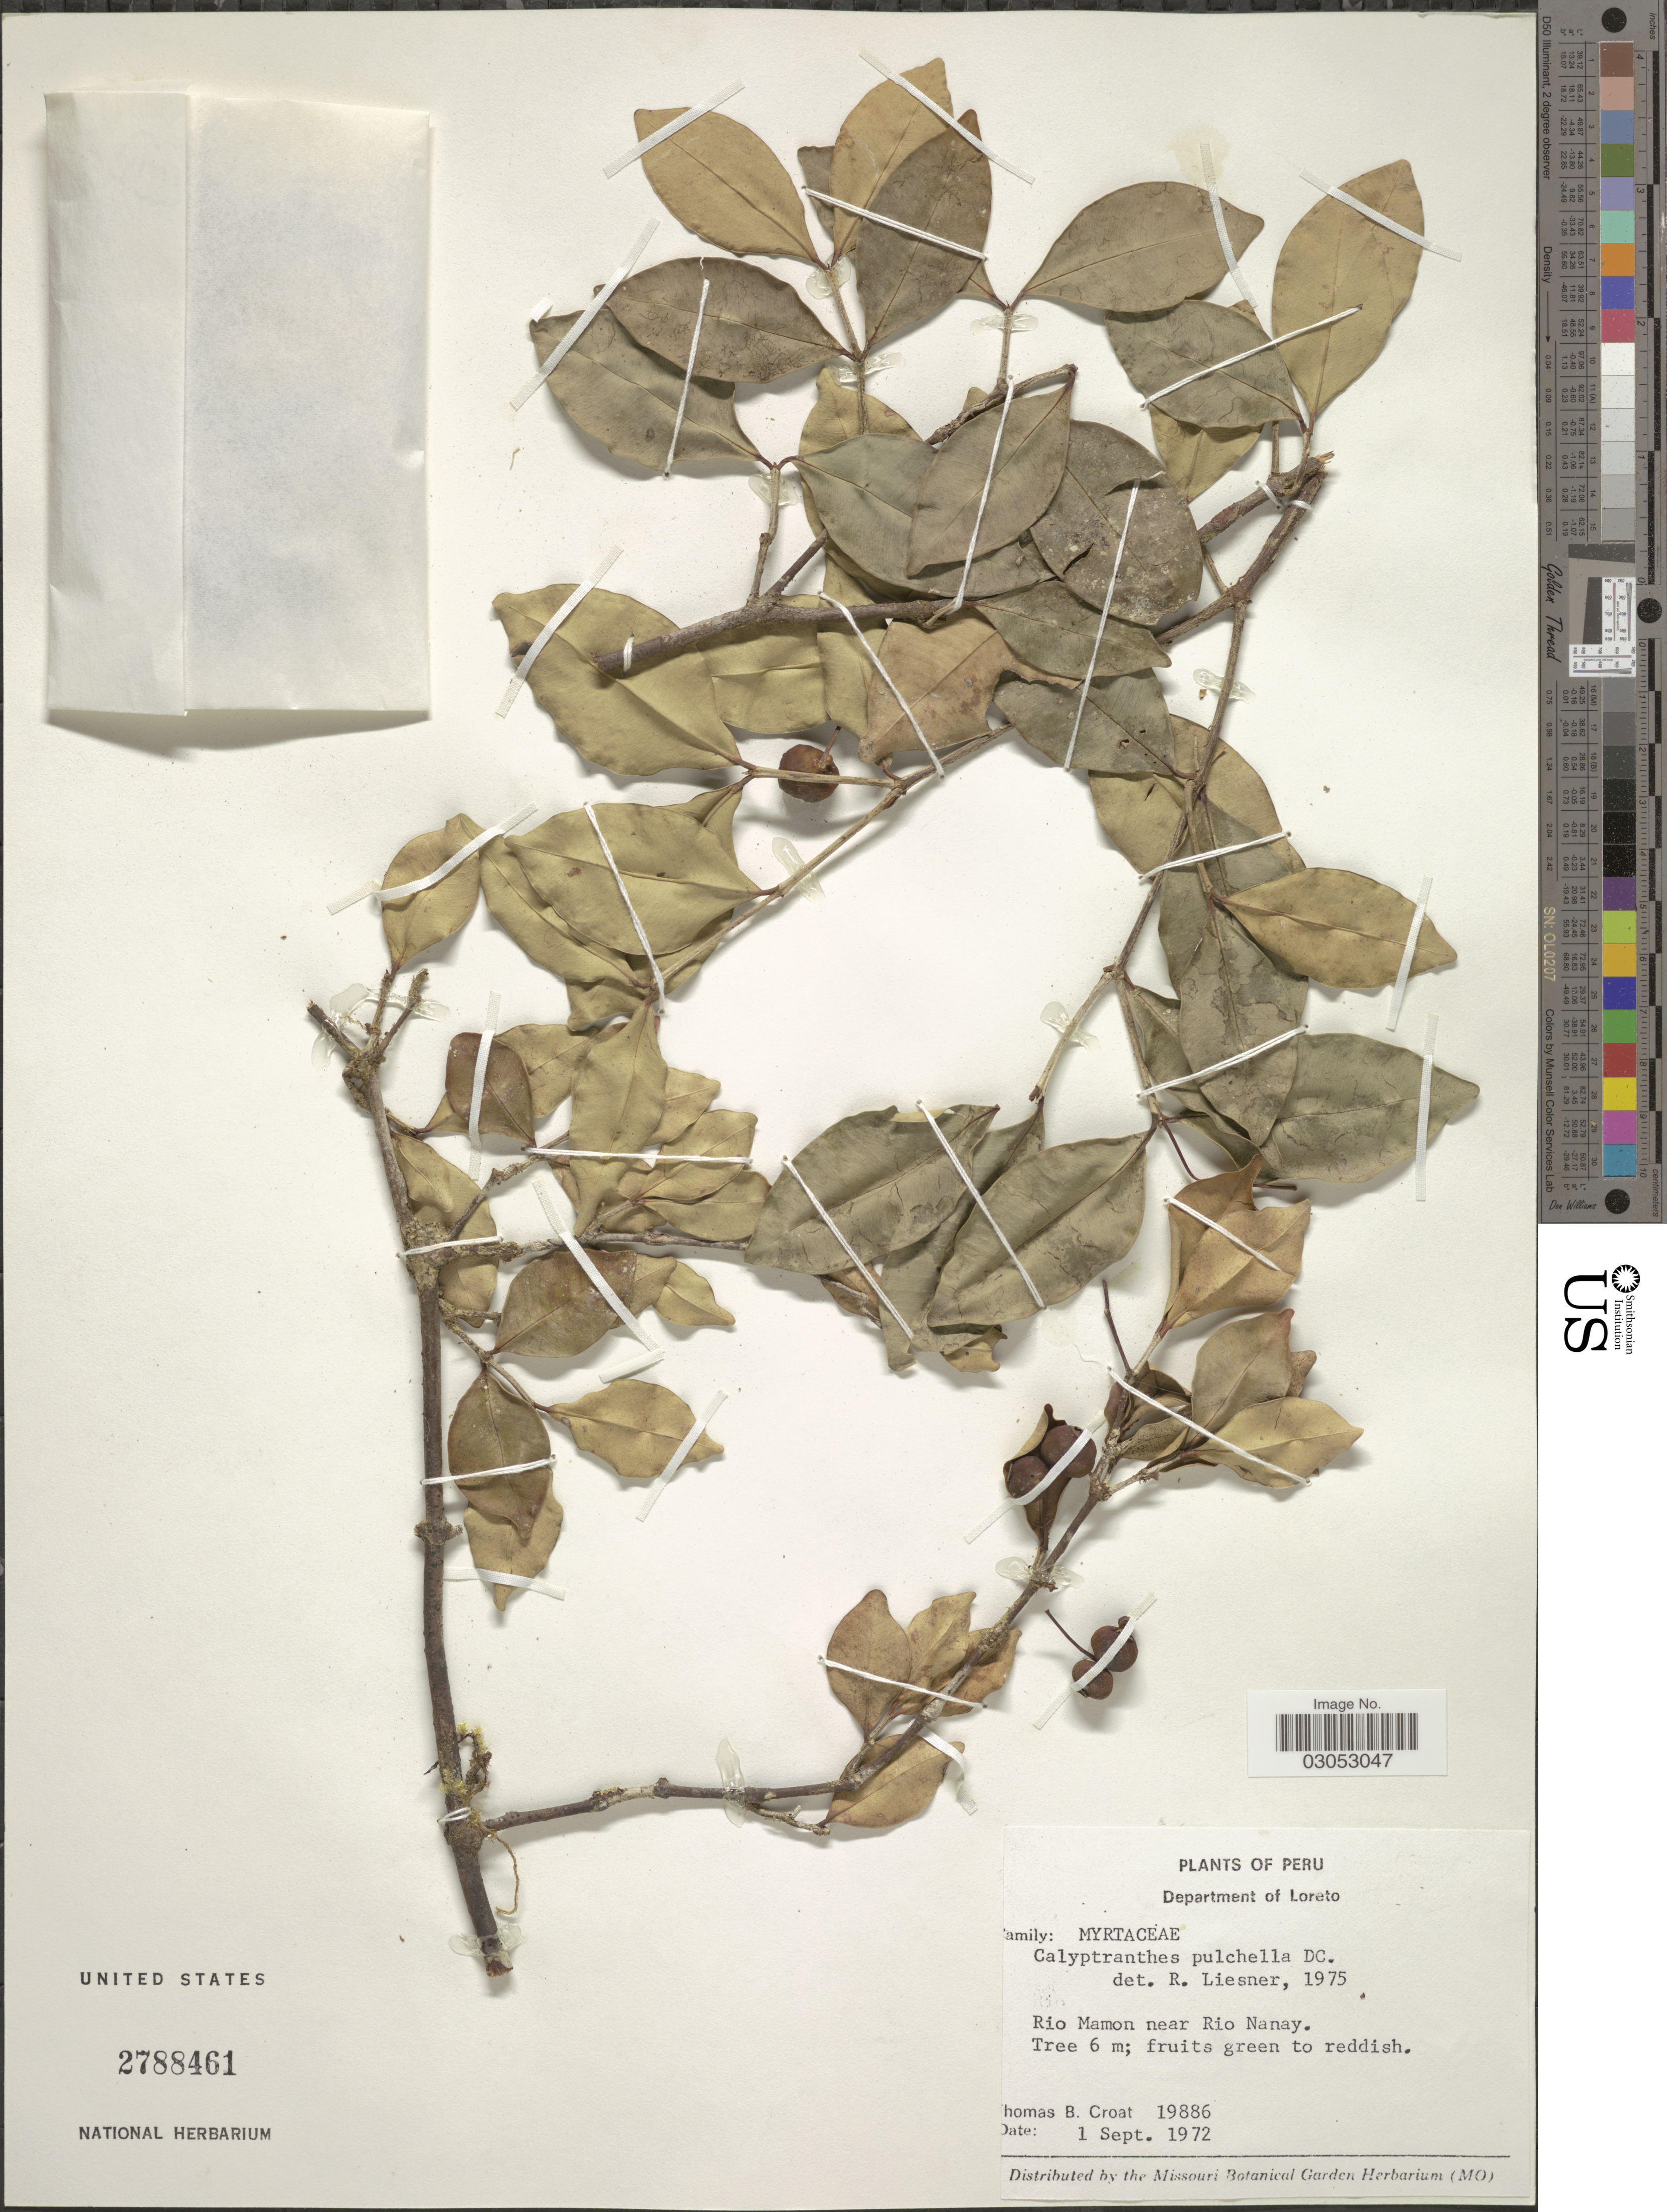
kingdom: Plantae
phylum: Tracheophyta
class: Magnoliopsida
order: Myrtales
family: Myrtaceae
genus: Myrcia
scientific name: Myrcia pulchella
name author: (DC.) A.R. Lourenço & E. Lucas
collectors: T. B. Croat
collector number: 19886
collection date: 1972-09-01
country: Peru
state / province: Loreto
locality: Department of Loreto, Rio Mamon near Rio Nanay.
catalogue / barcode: US 2788461